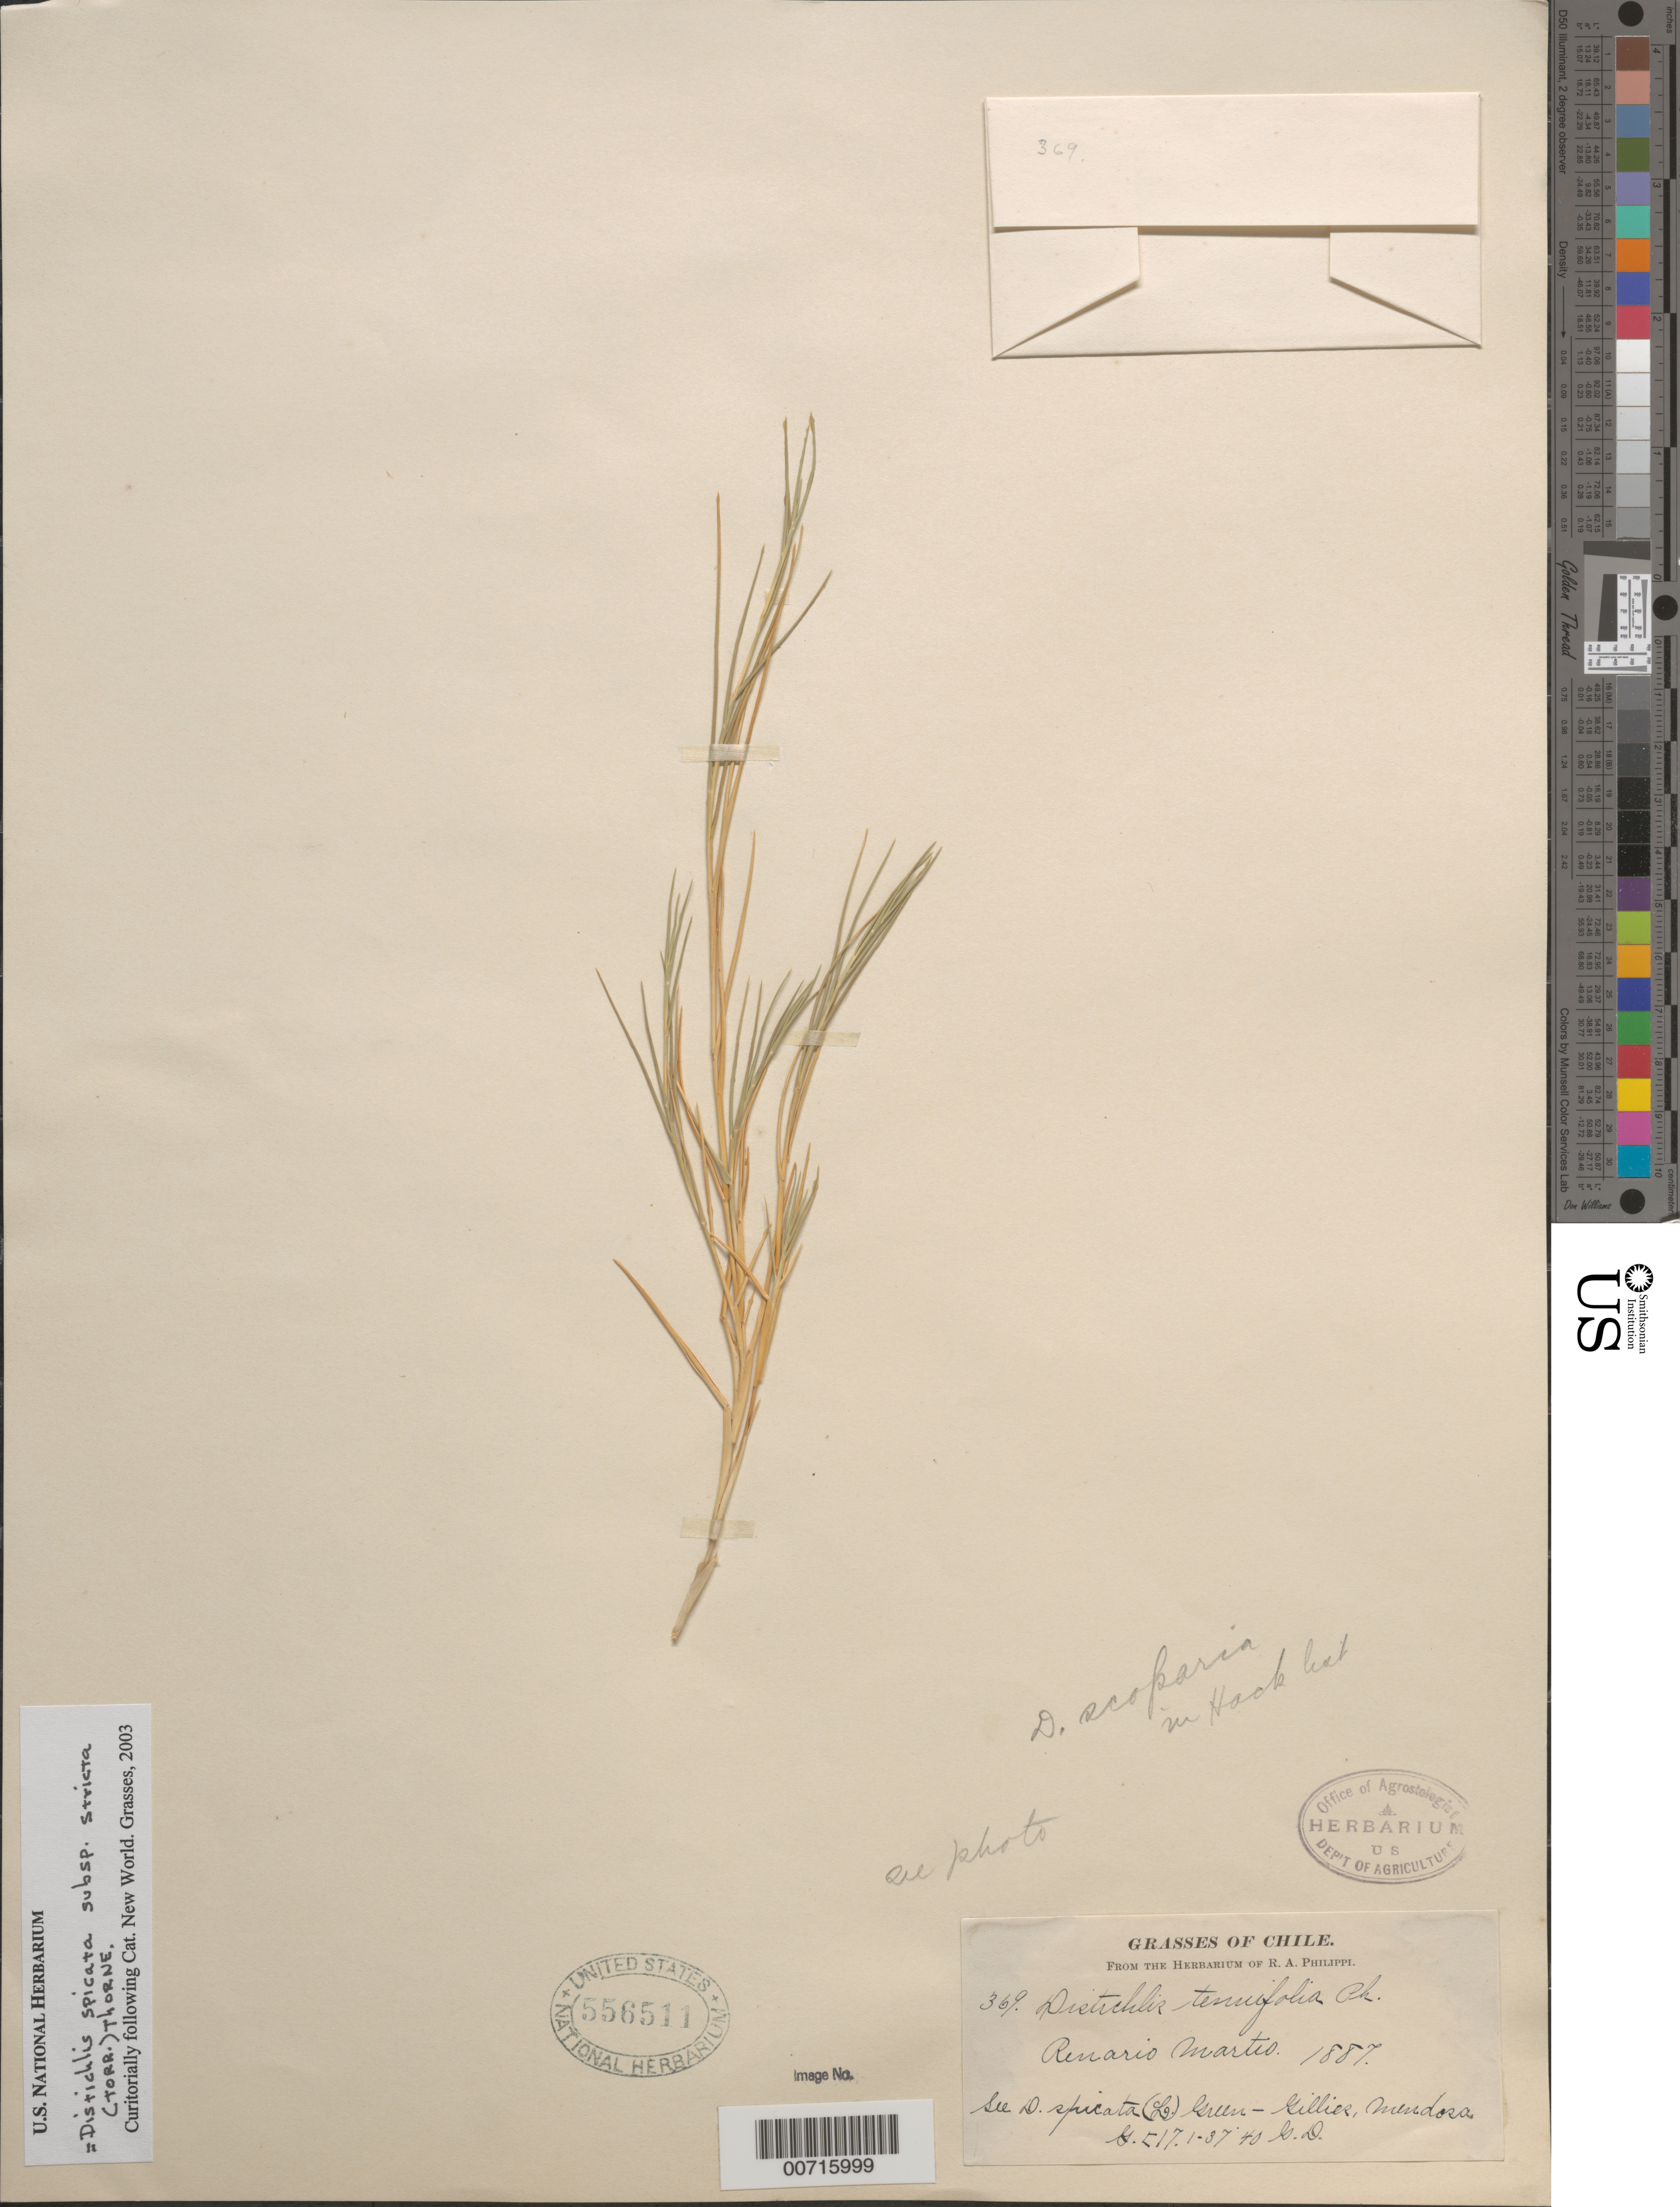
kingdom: Plantae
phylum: Tracheophyta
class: Liliopsida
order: Poales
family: Poaceae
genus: Distichlis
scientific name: Distichlis spicata subsp. stricta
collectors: ex. herb. R.A. Philippi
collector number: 369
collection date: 1887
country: Chile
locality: Renario Martio.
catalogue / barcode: US 556511